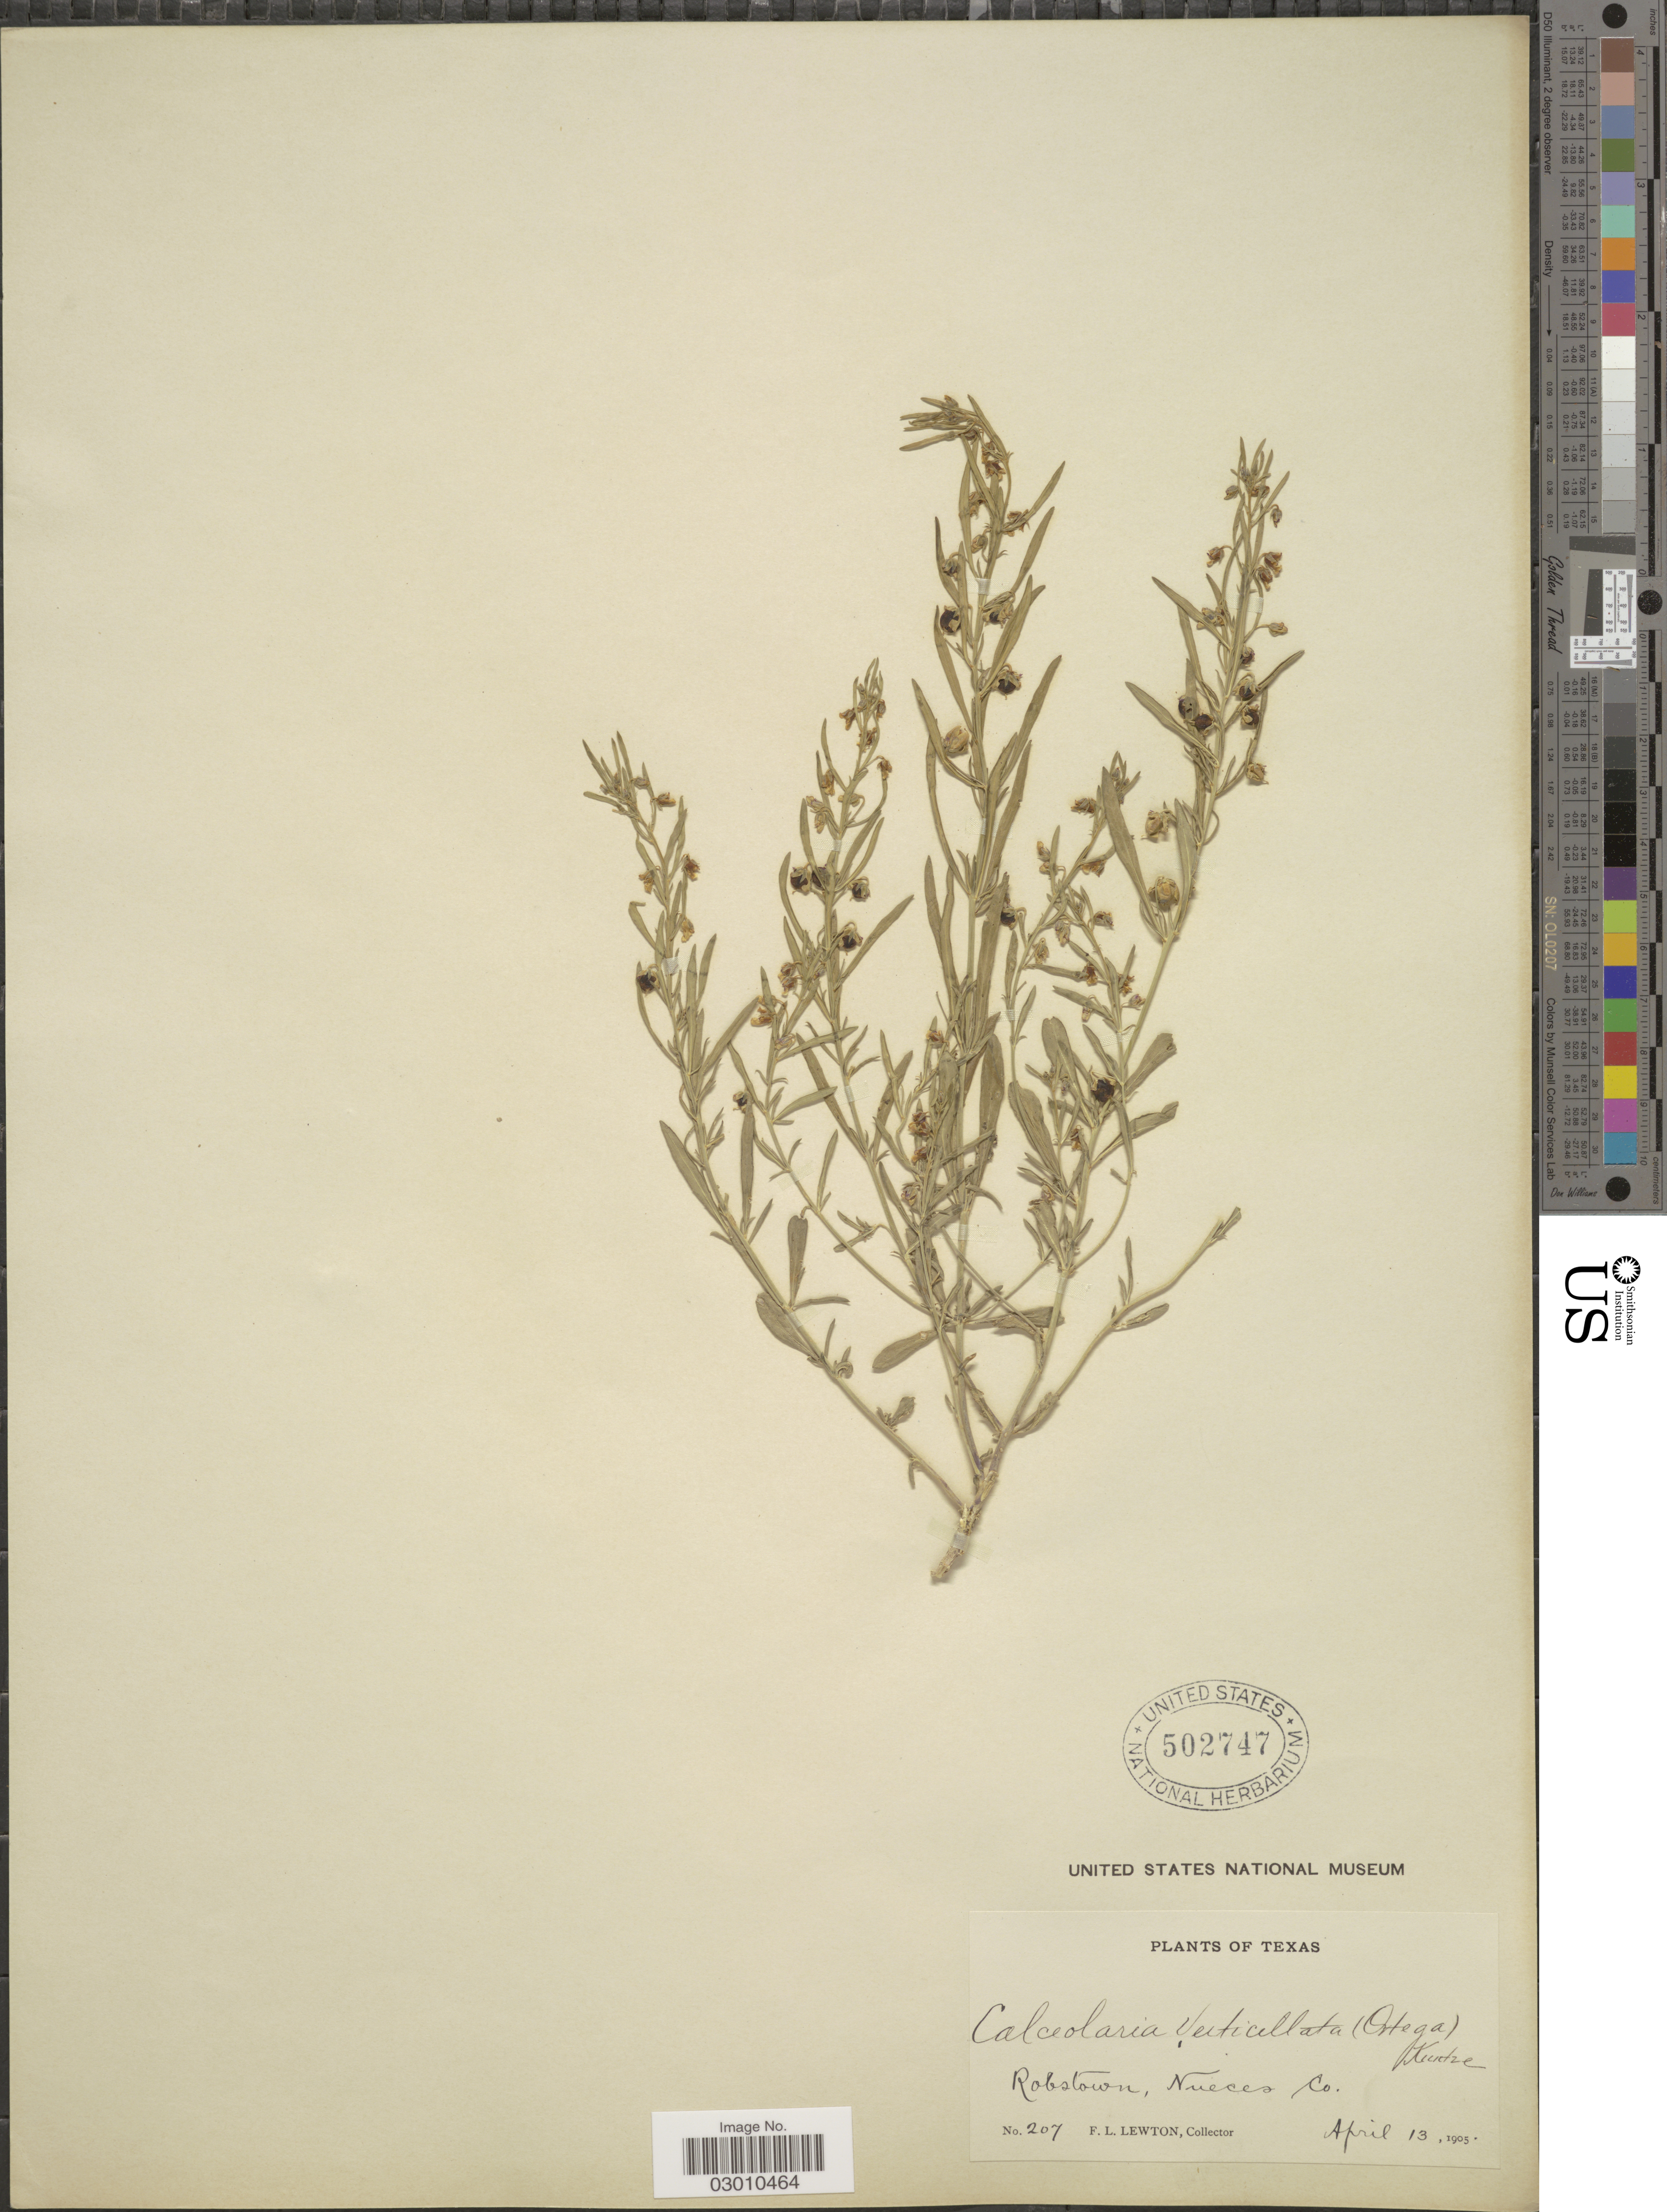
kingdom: Plantae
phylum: Tracheophyta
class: Magnoliopsida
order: Malpighiales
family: Violaceae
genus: Pombalia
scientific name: Pombalia verticillata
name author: (Ortega) Paula-Souza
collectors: F. L. Lewton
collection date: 1905-04-13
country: United States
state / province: Texas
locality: Robston, Nueces Co.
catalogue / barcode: US 502747